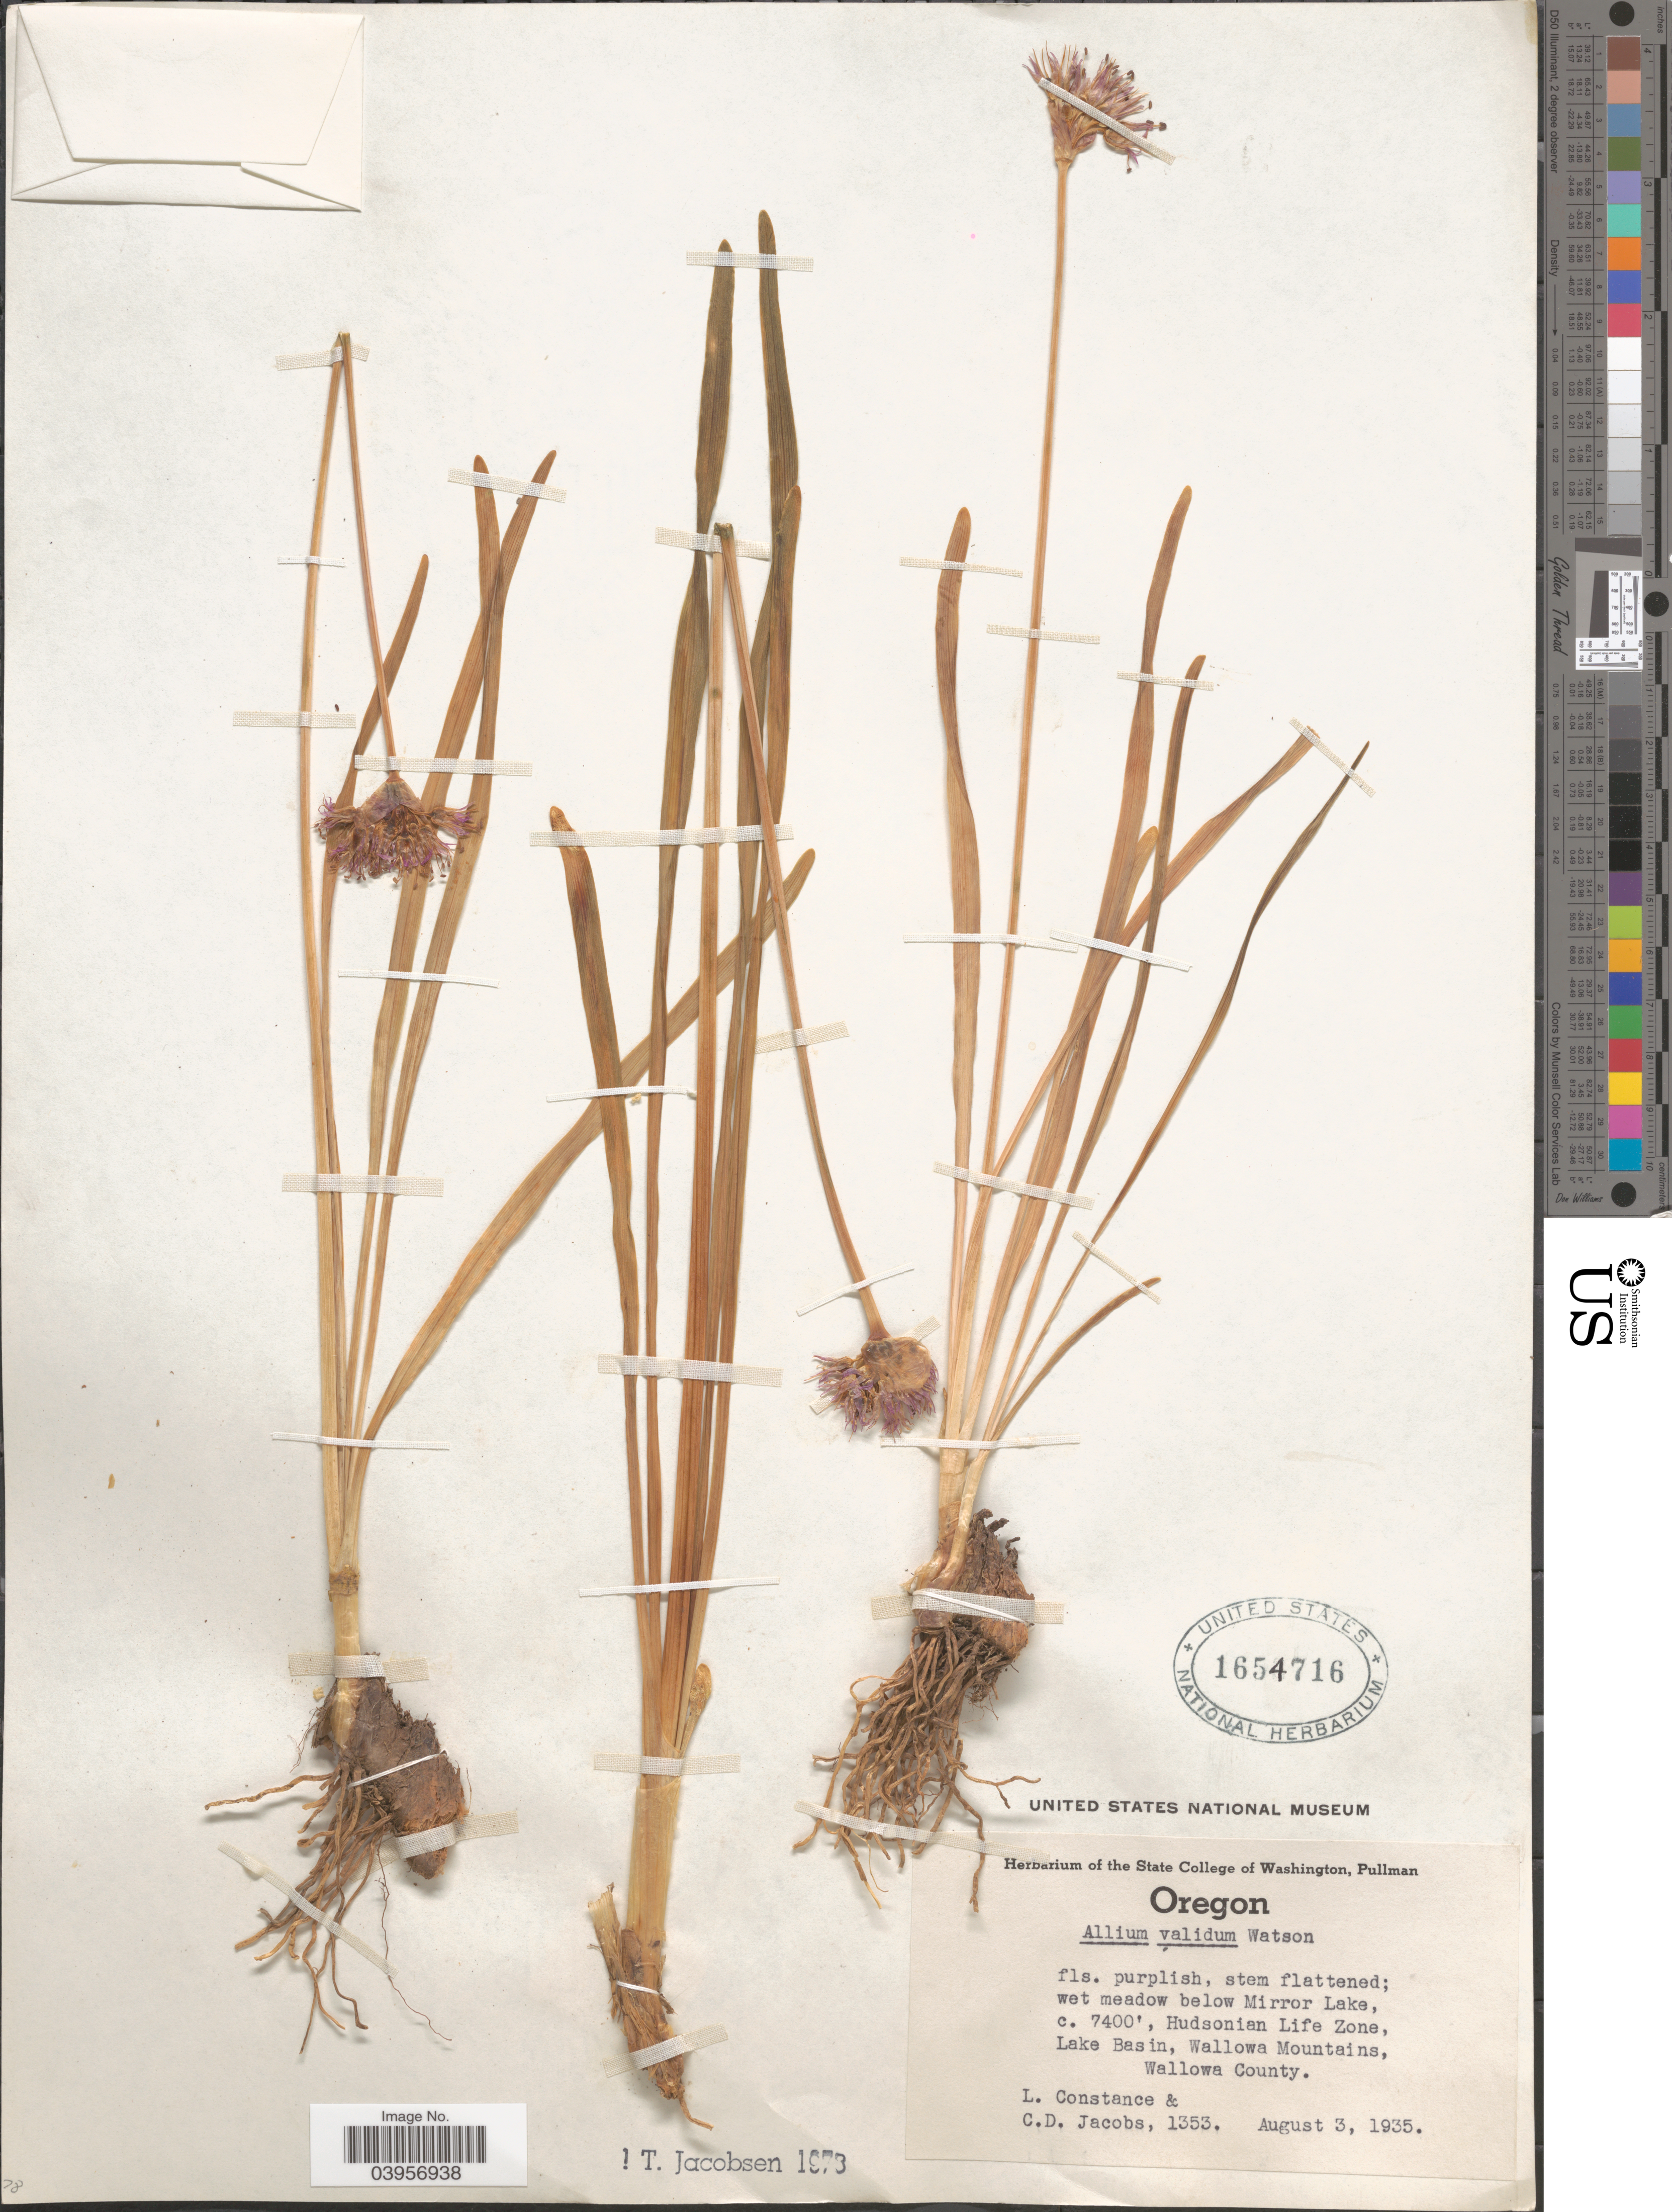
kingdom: Plantae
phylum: Tracheophyta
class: Liliopsida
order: Asparagales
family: Amaryllidaceae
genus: Allium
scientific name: Allium validum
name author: S. Watson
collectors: L. Constance & C. D. Jacobs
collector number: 1353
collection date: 1935-08-03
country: United States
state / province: Oregon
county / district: Wallowa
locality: Wet meadow below Mirror Lake, Hudsonian Life Zone, Lake Basin, Wallowa Mountains, Wallowa County.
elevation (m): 2256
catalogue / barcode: US 1654716